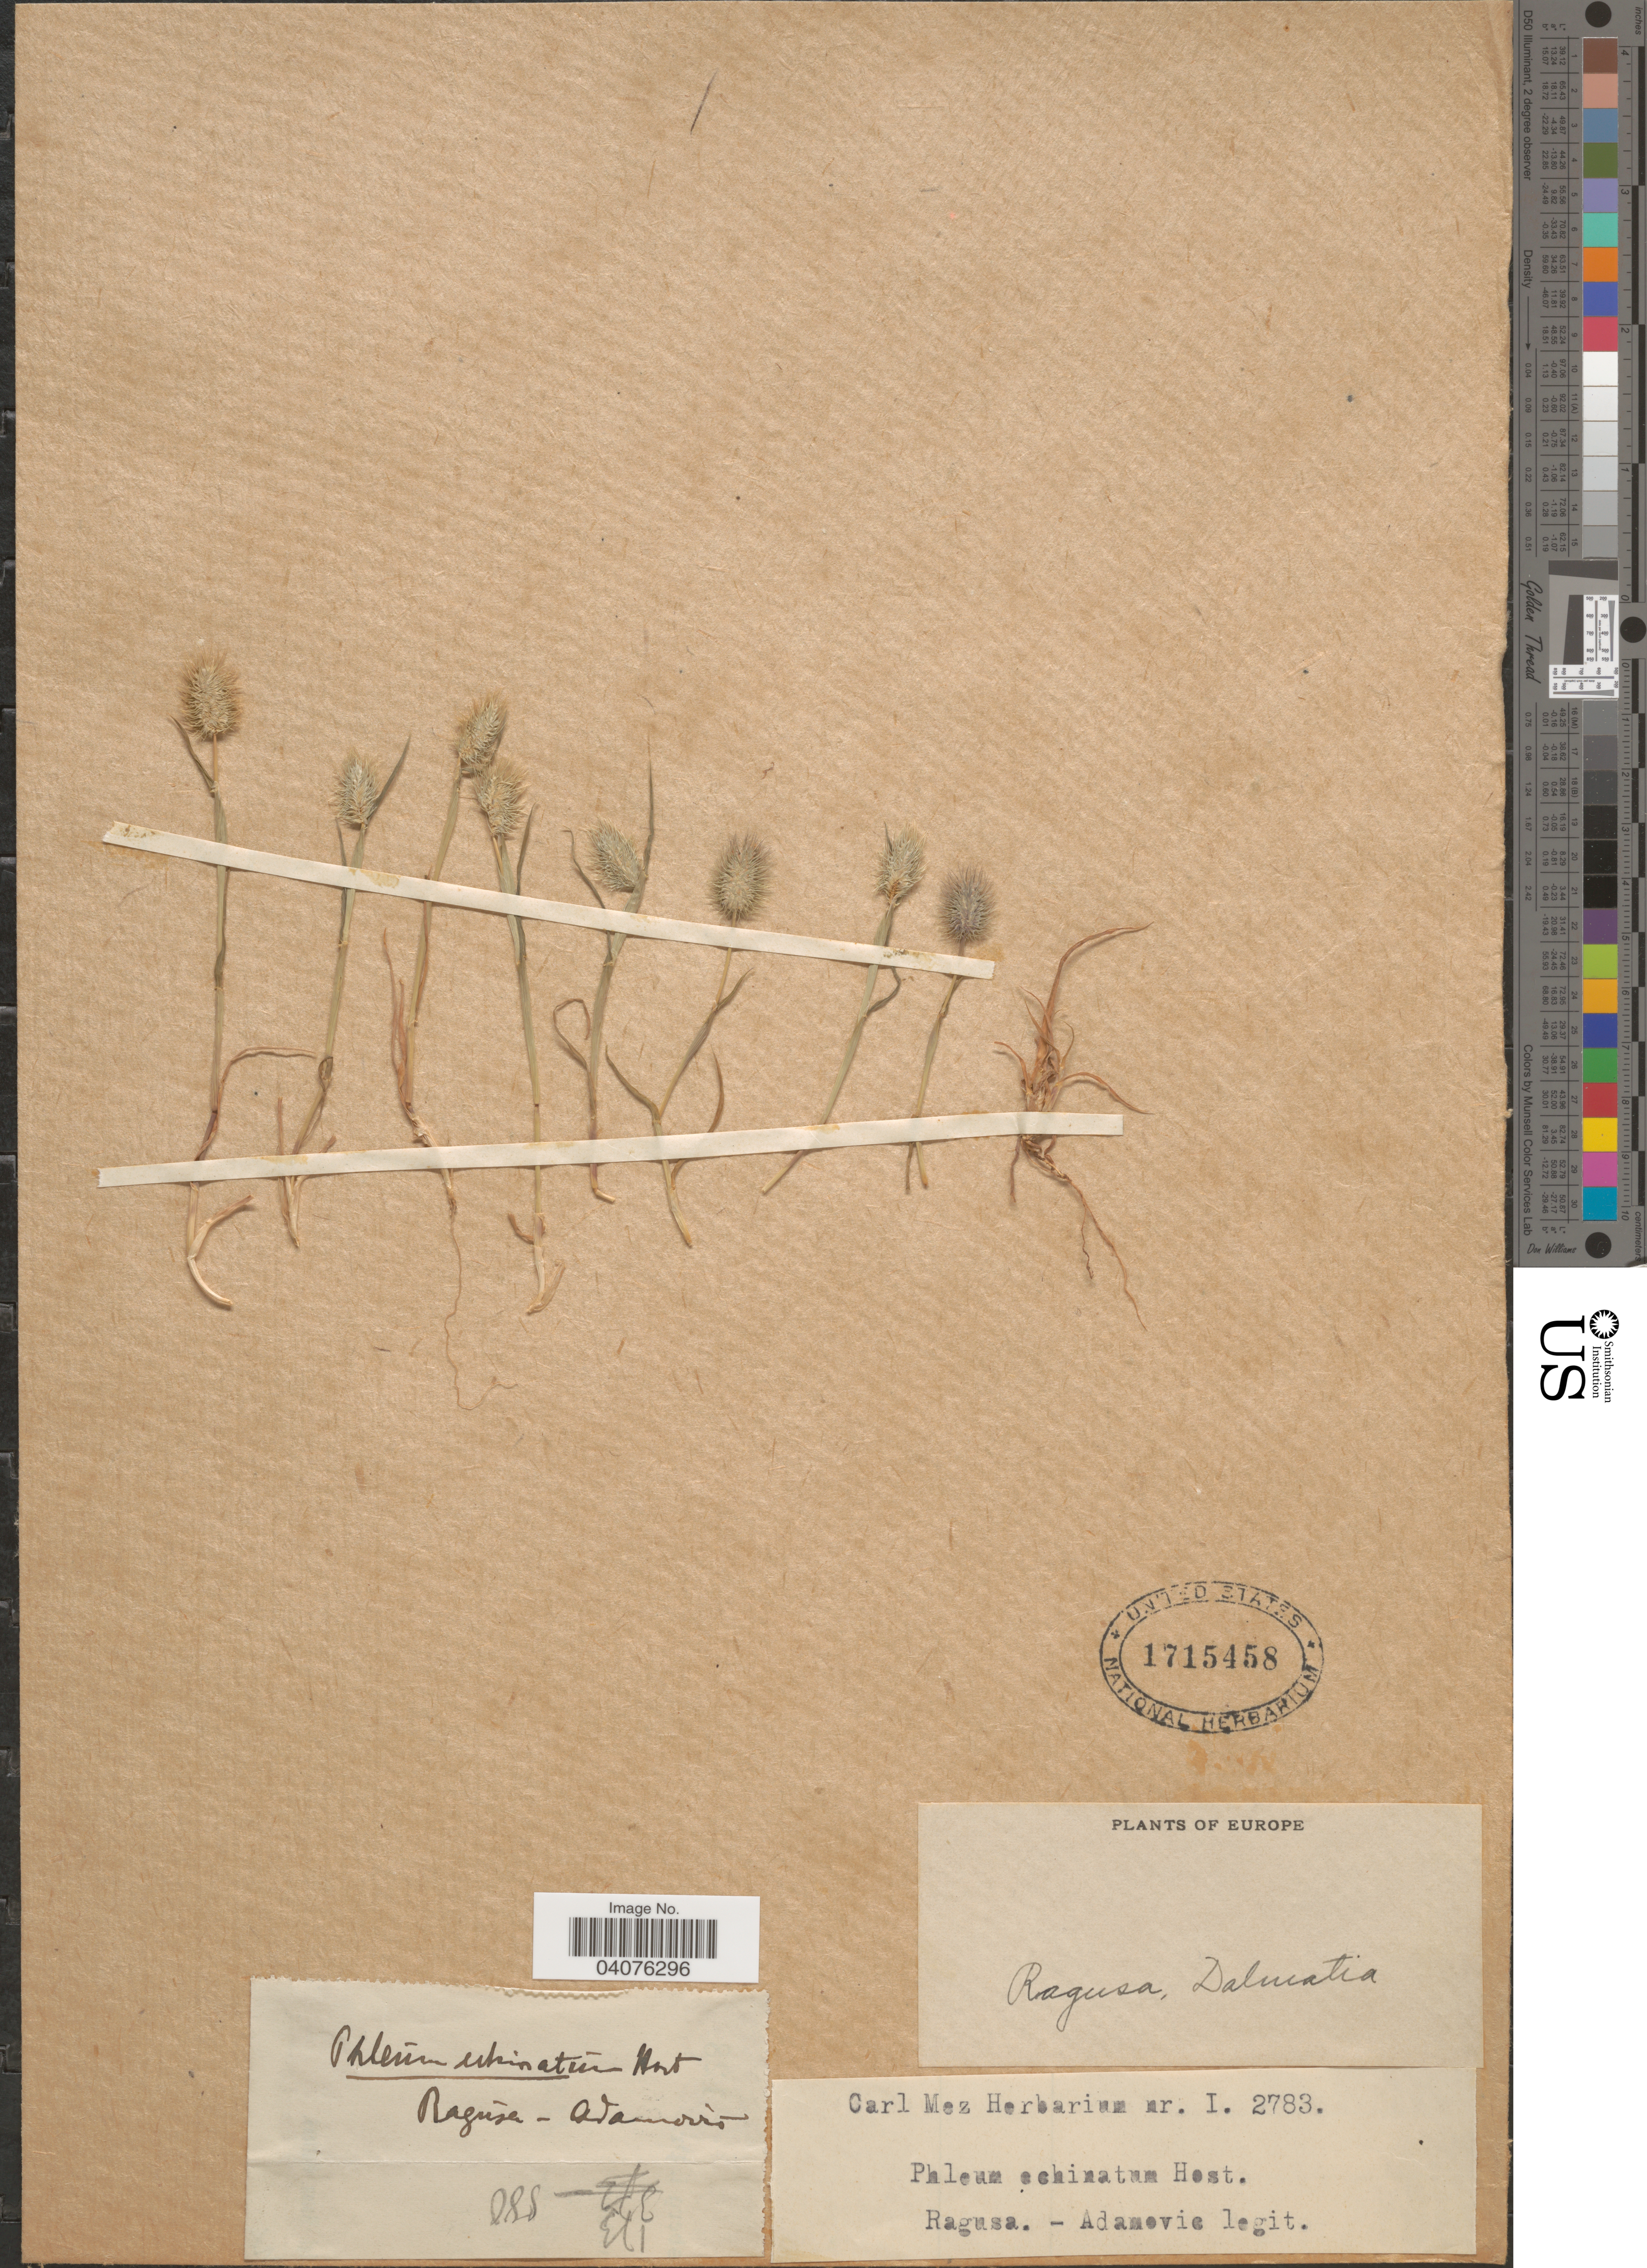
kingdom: Plantae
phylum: Tracheophyta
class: Liliopsida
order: Poales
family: Poaceae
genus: Phleum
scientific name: Phleum echinatum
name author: Host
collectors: Adamovic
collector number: I.2783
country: Italy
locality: Europe. Ragusa.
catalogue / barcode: US 1715458